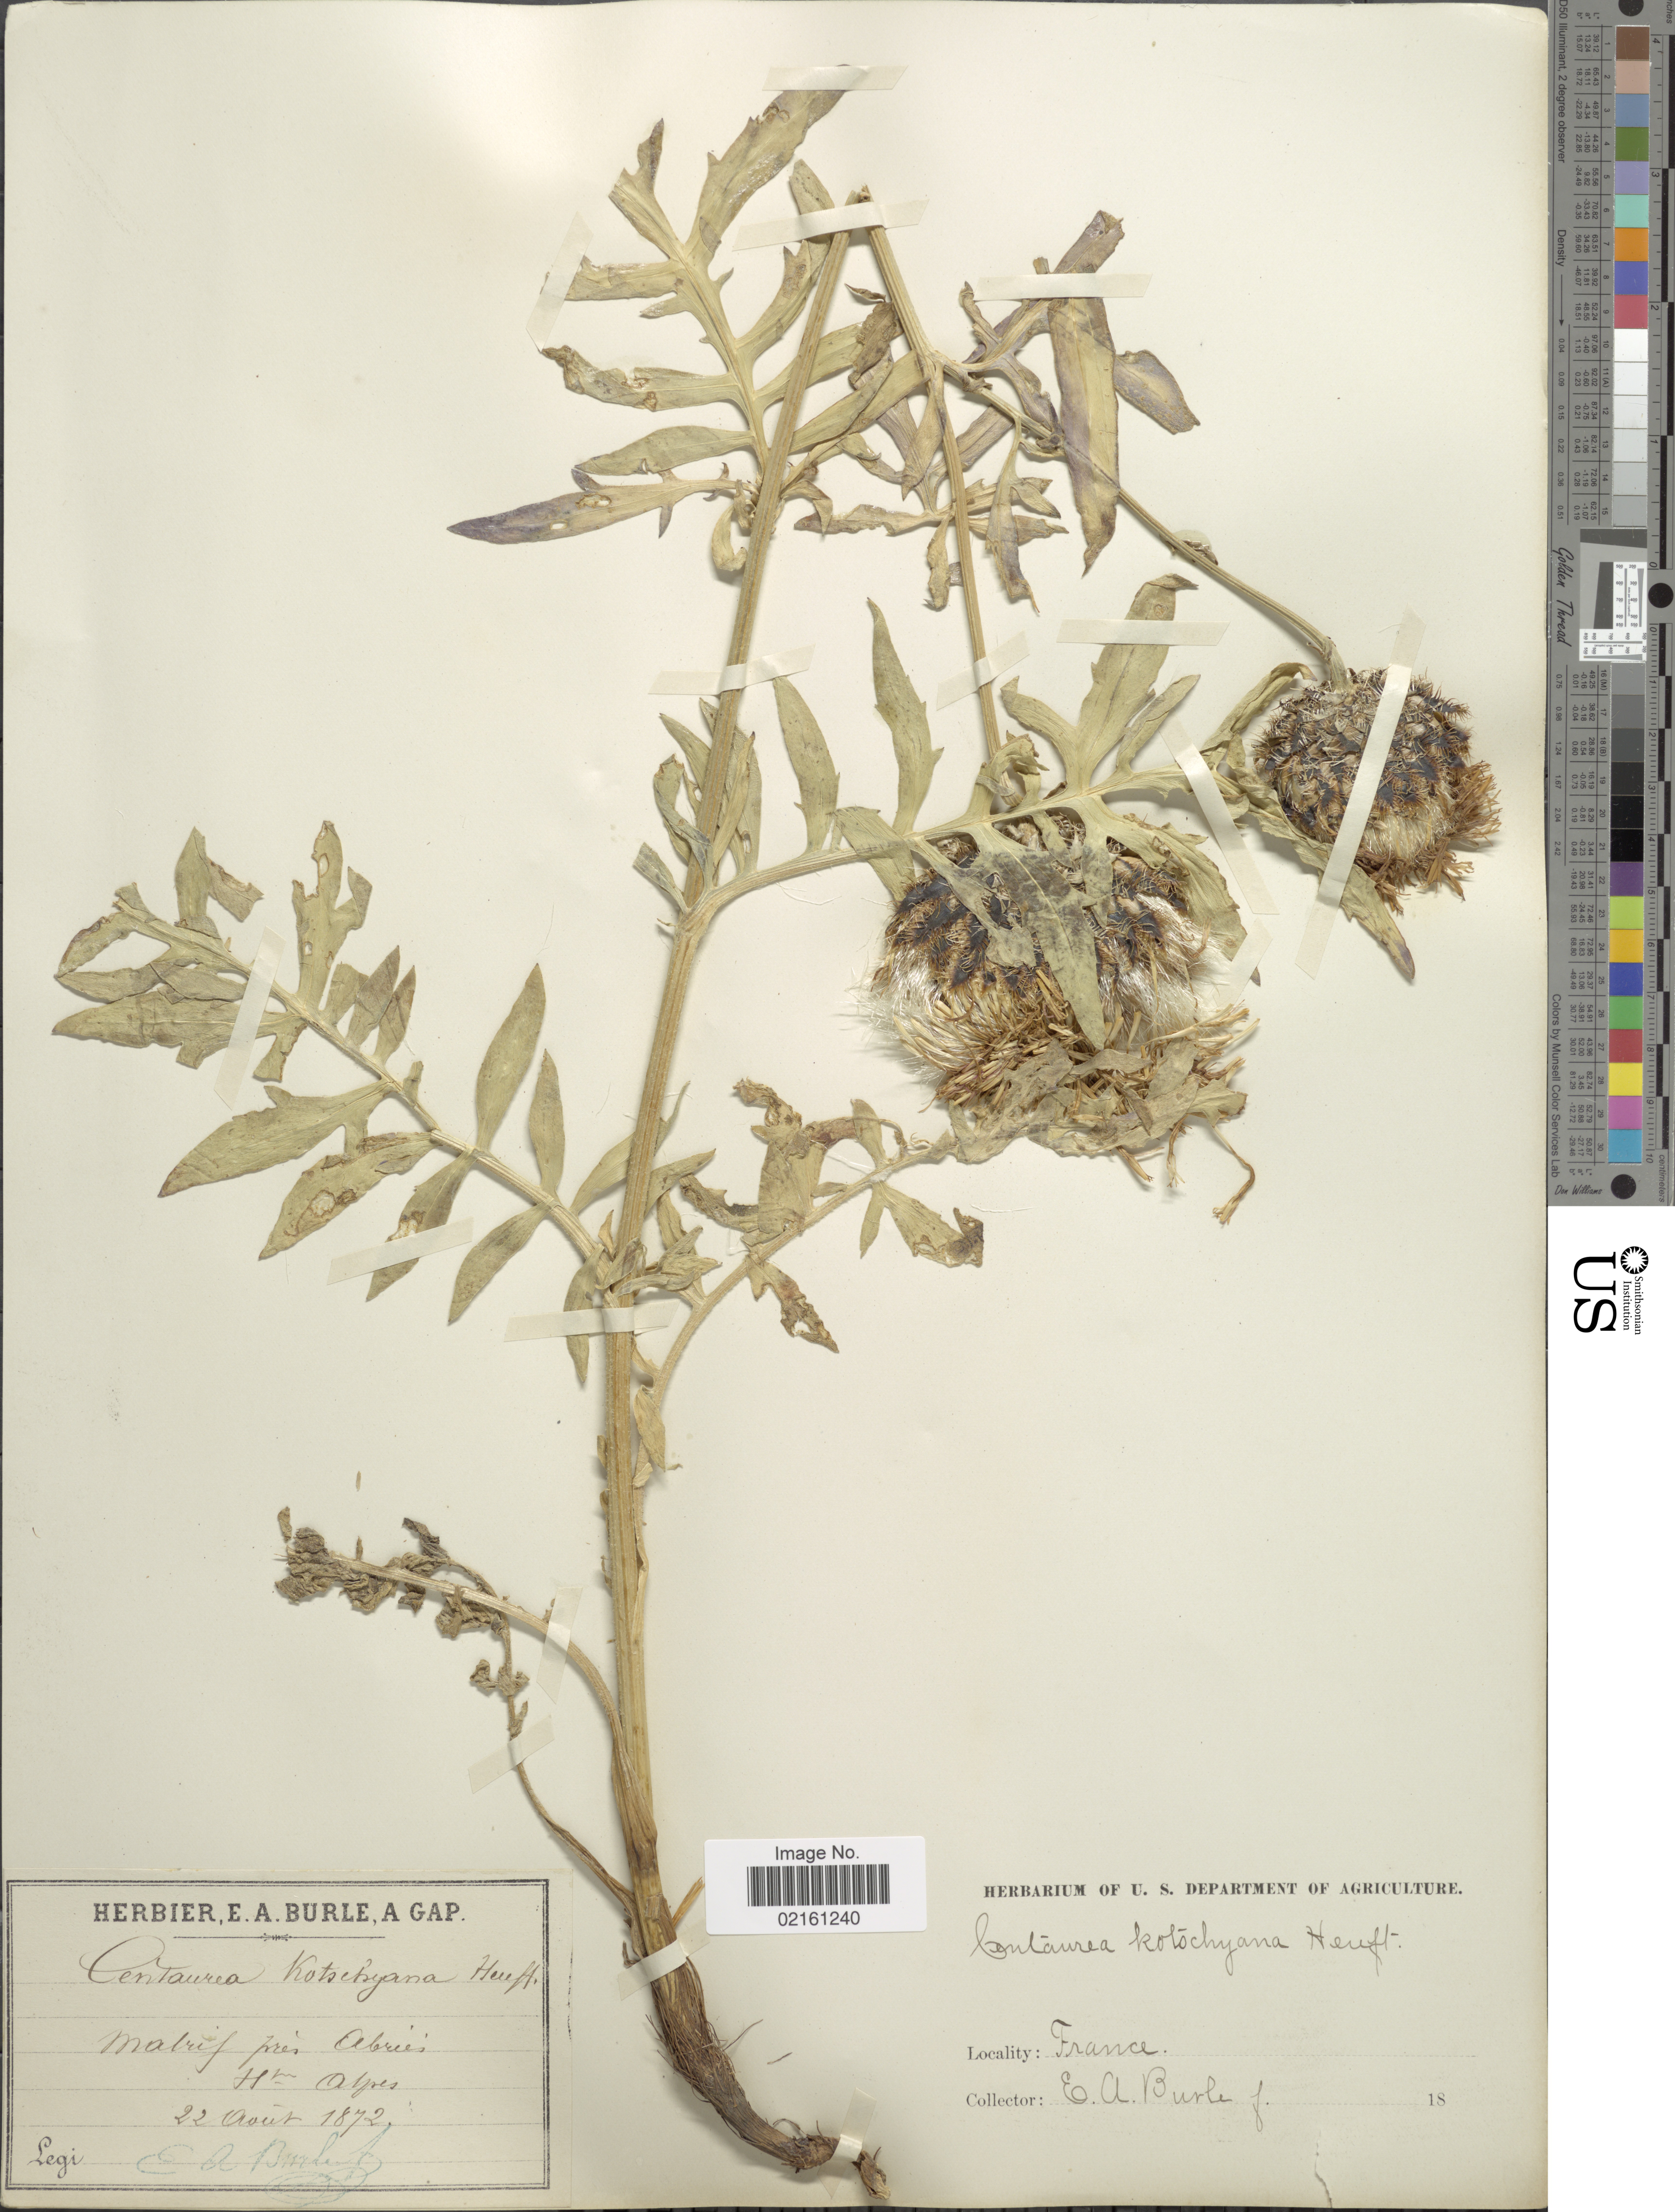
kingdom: Plantae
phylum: Tracheophyta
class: Magnoliopsida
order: Asterales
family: Asteraceae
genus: Centaurea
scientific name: Centaurea kotschyana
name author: Heuff.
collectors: E. Burle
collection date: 1872-08-22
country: France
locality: Matrif pres Abries, Hte-Alpes